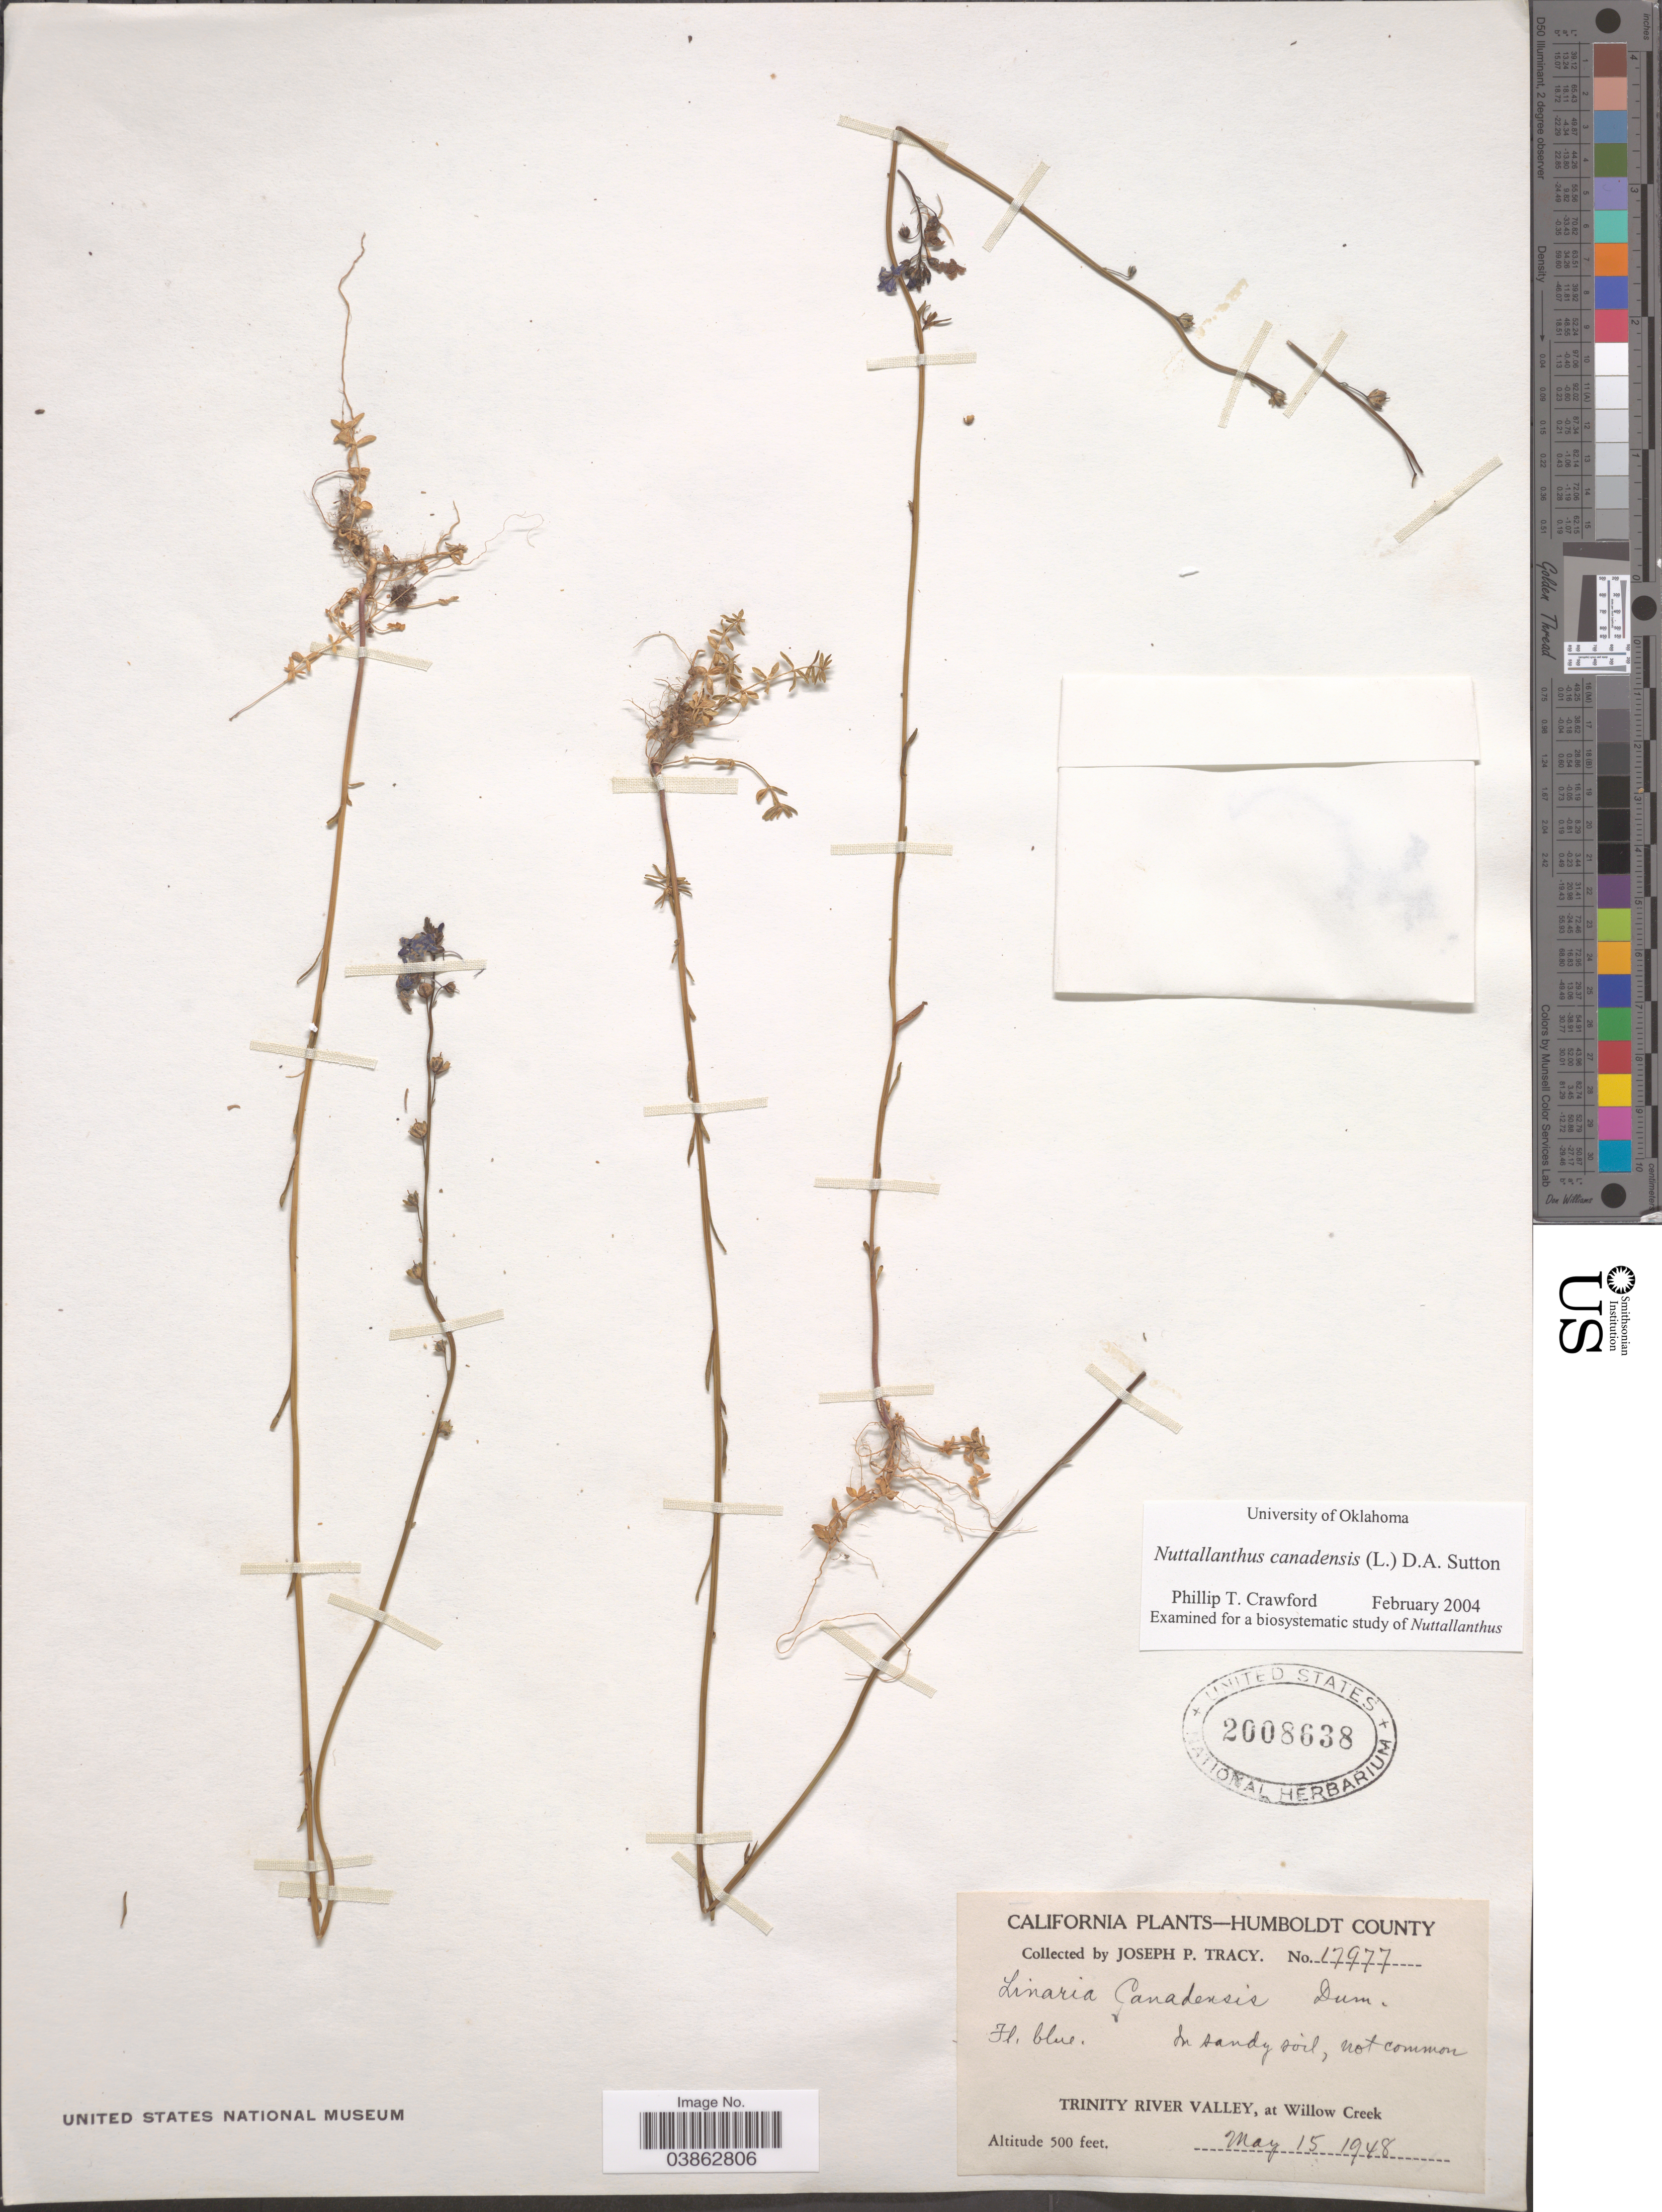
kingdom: Plantae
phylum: Tracheophyta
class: Magnoliopsida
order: Lamiales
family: Plantaginaceae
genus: Linaria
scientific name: Linaria canadensis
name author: (L.) Dum. Cours.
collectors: J. Tracy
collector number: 17977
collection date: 1948-05-15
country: United States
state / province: California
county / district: Humboldt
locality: Humboldt County. Trinity River Valley, at Willow Creek.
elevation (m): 152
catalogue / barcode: US 2008638